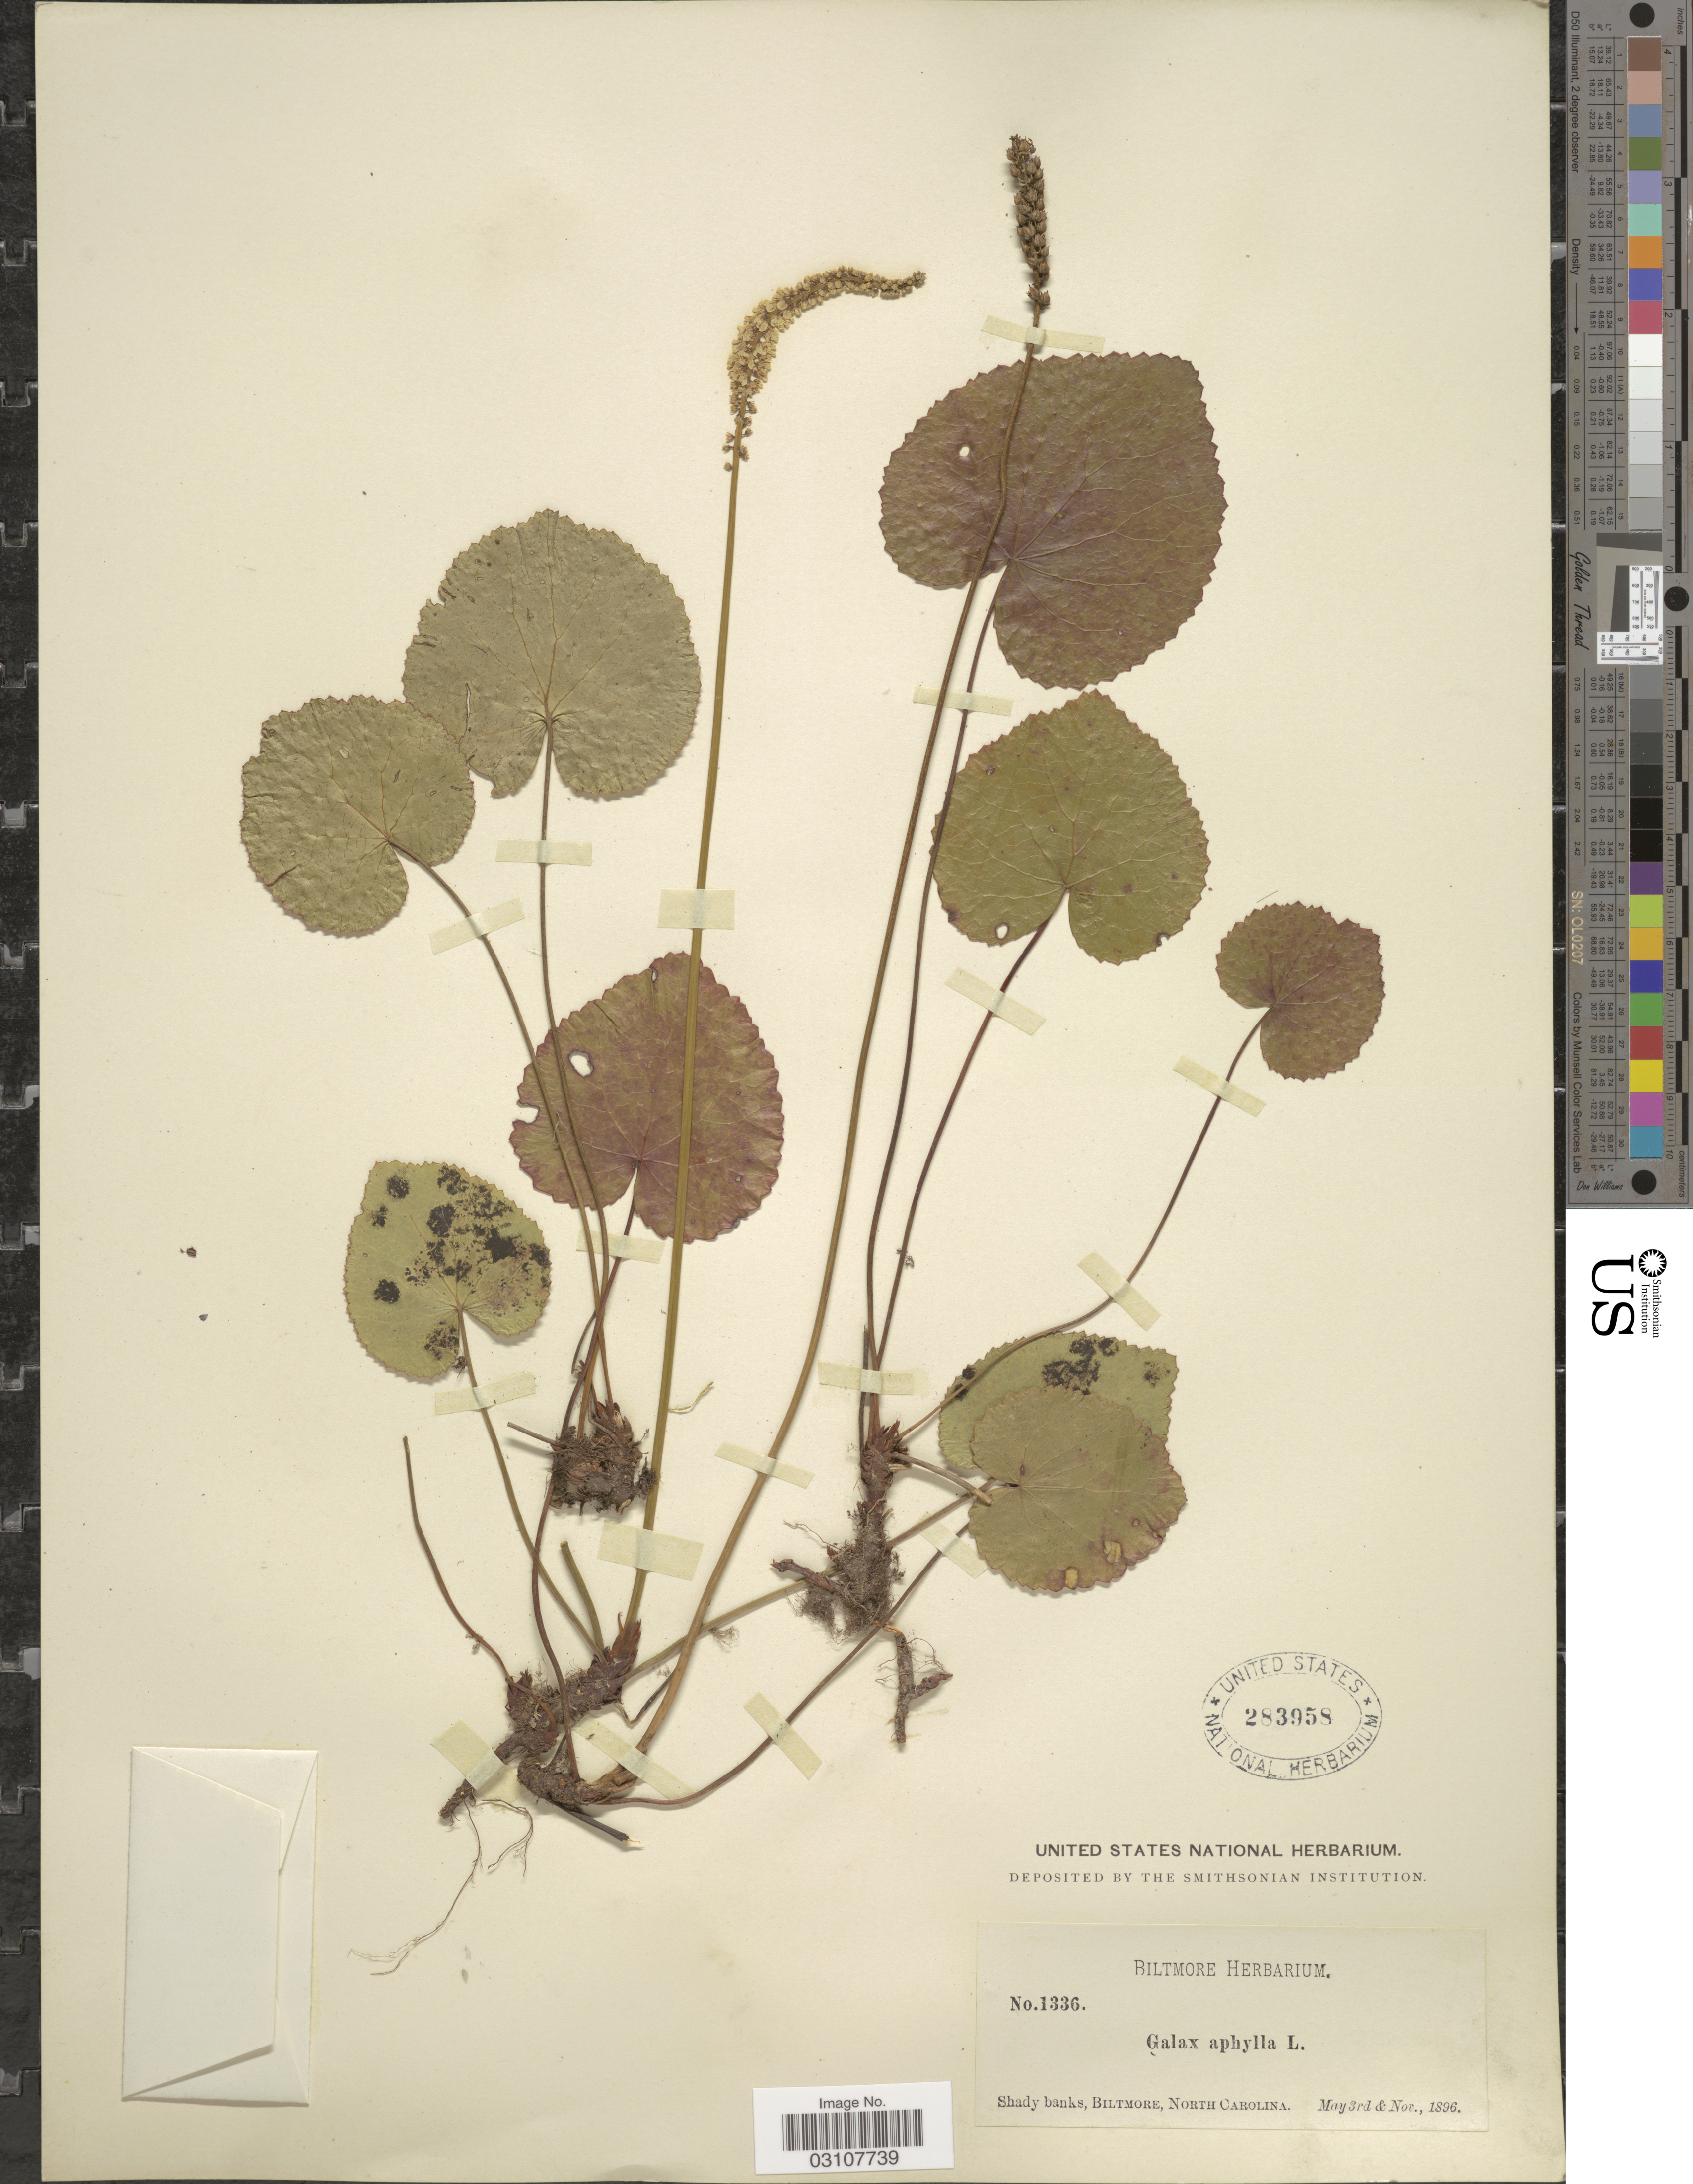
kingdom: Plantae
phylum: Tracheophyta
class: Magnoliopsida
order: Ericales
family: Diapensiaceae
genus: Galax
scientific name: Galax urceolata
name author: (Poir.) Brummitt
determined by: Gaynor, Michelle L., (FLAS), University of Florida (UNITED STATES)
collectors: ex herb. Biltmore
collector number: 1336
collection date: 1896-05-03/1896-11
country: United States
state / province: North Carolina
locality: Biltmore.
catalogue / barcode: US 283958